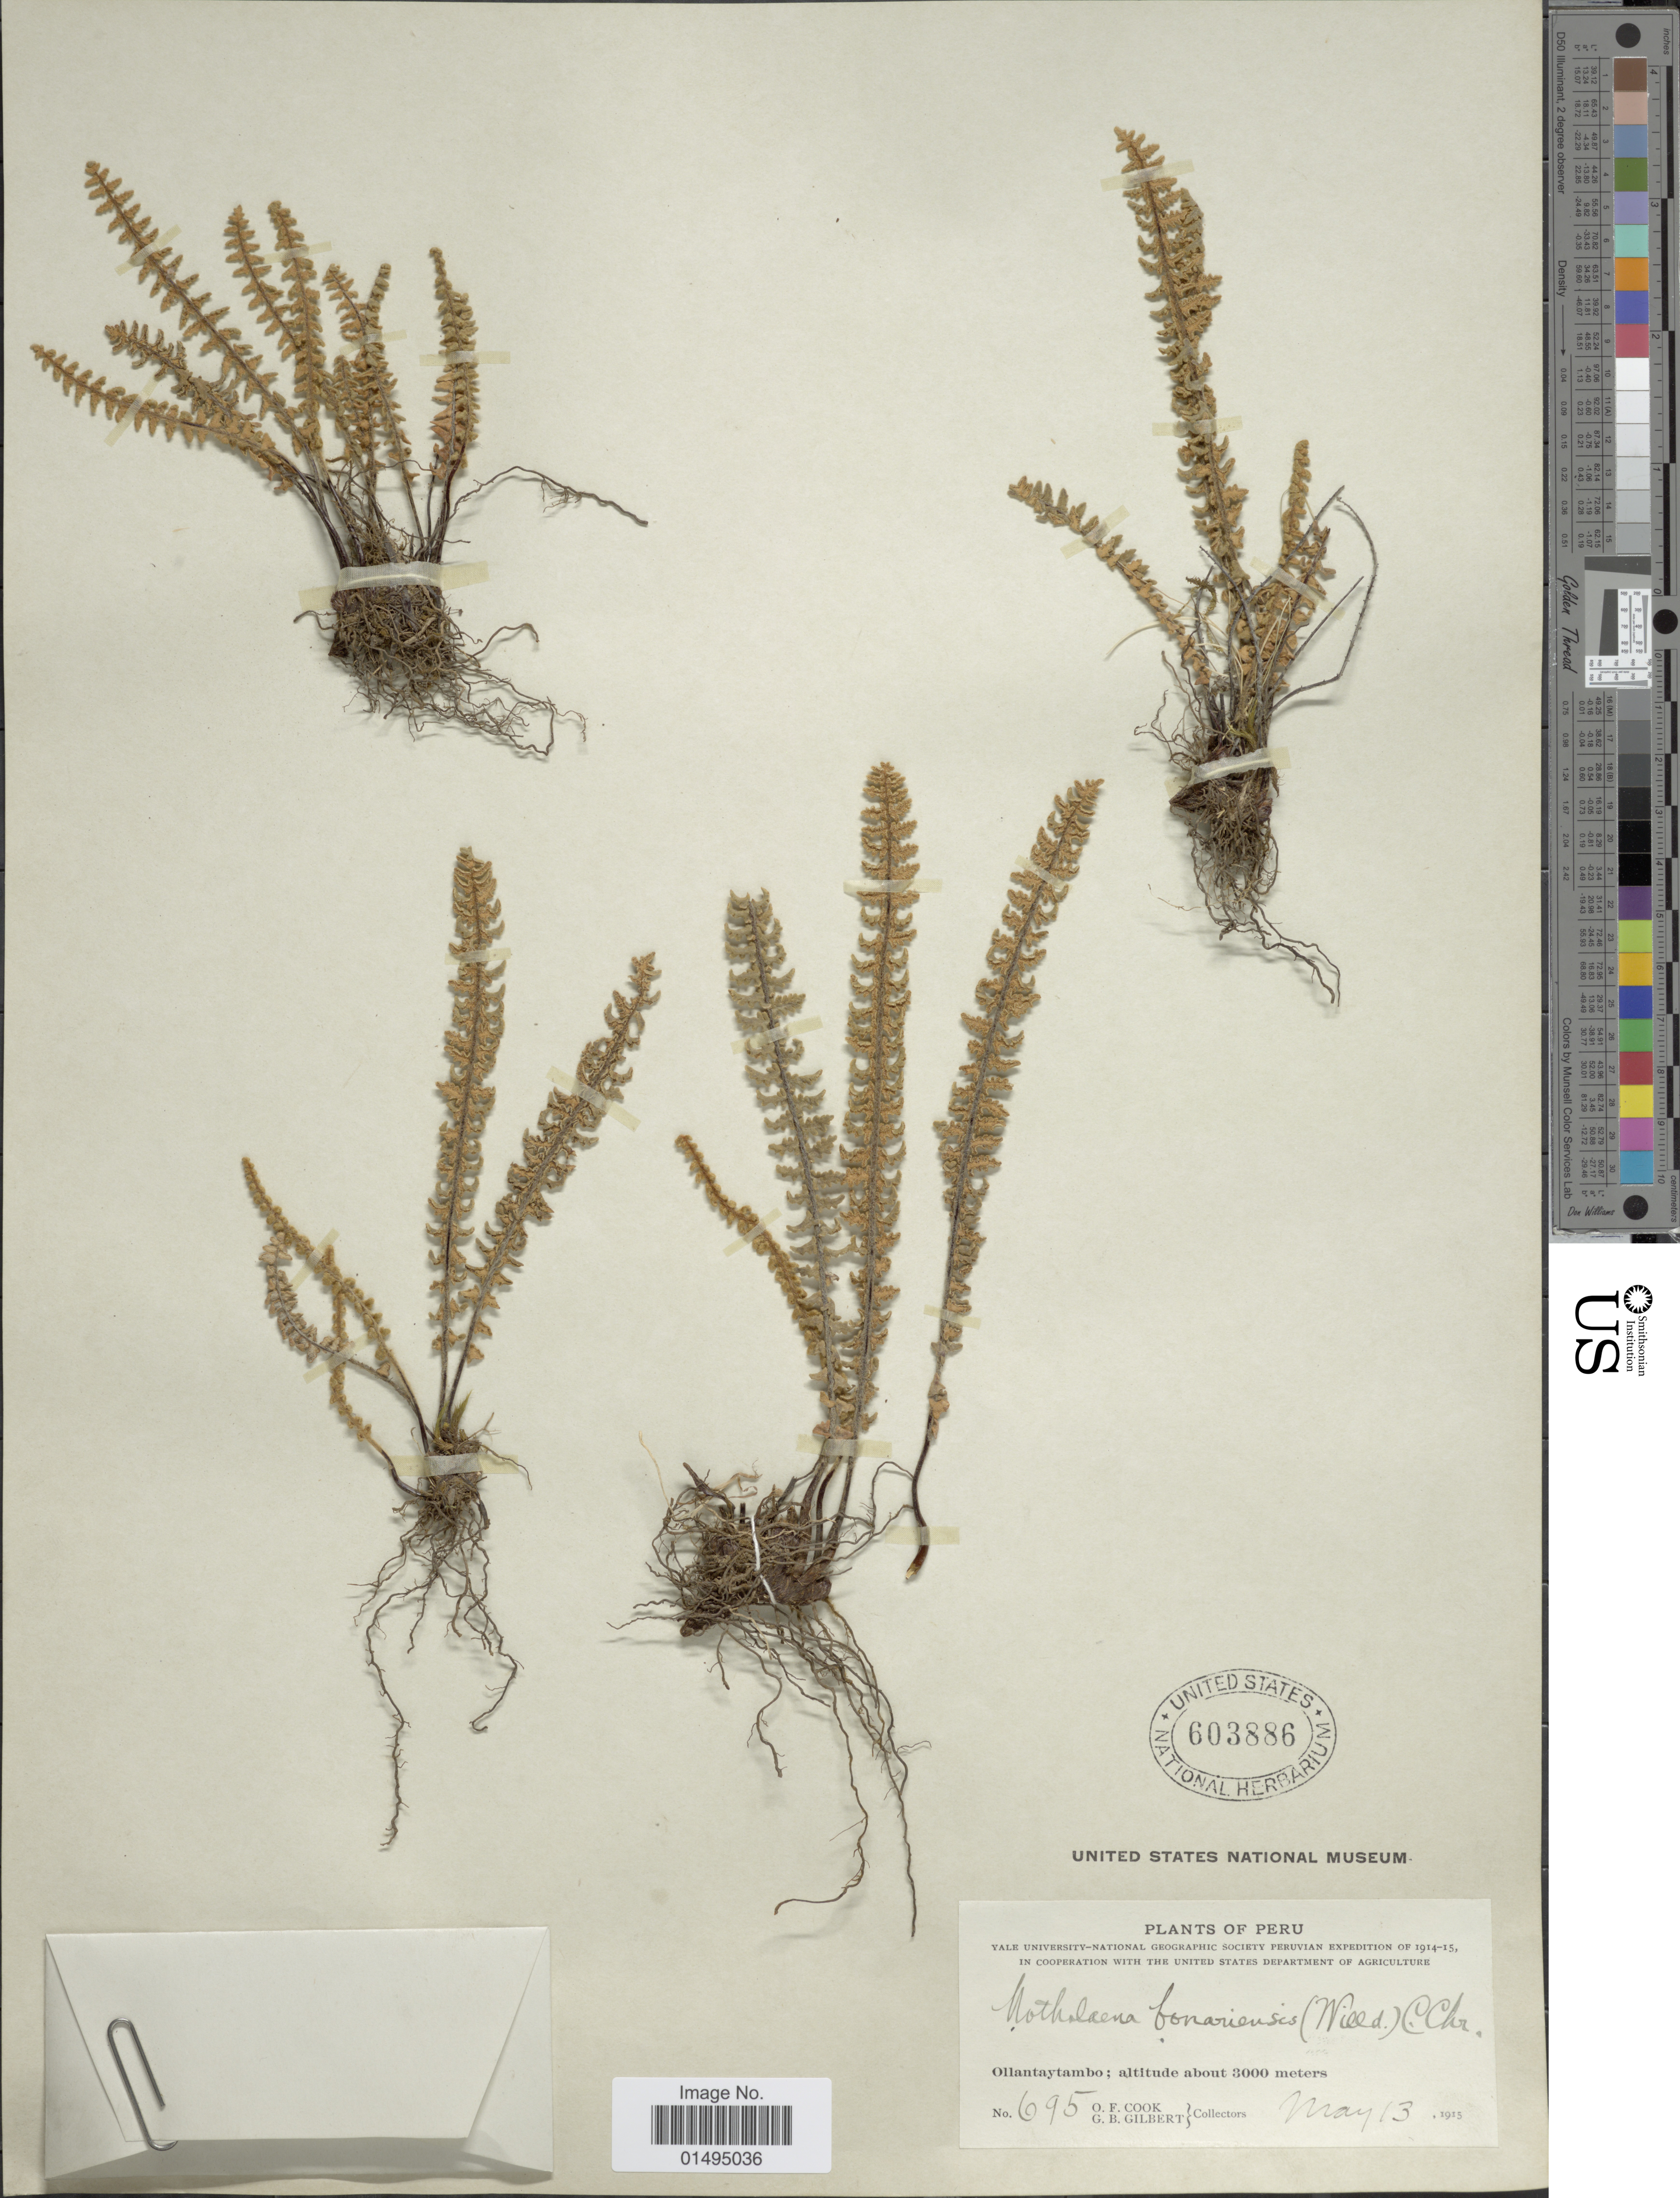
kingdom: Plantae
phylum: Tracheophyta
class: Polypodiopsida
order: Polypodiales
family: Pteridaceae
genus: Myriopteris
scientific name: Myriopteris aurea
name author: (Poir.) Grusz & Windham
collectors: O. F. Cook & G. B. Gilbert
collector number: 695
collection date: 1915-05-13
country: Peru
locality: Peru, Ollantaytambo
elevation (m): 3000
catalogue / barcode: US 603886